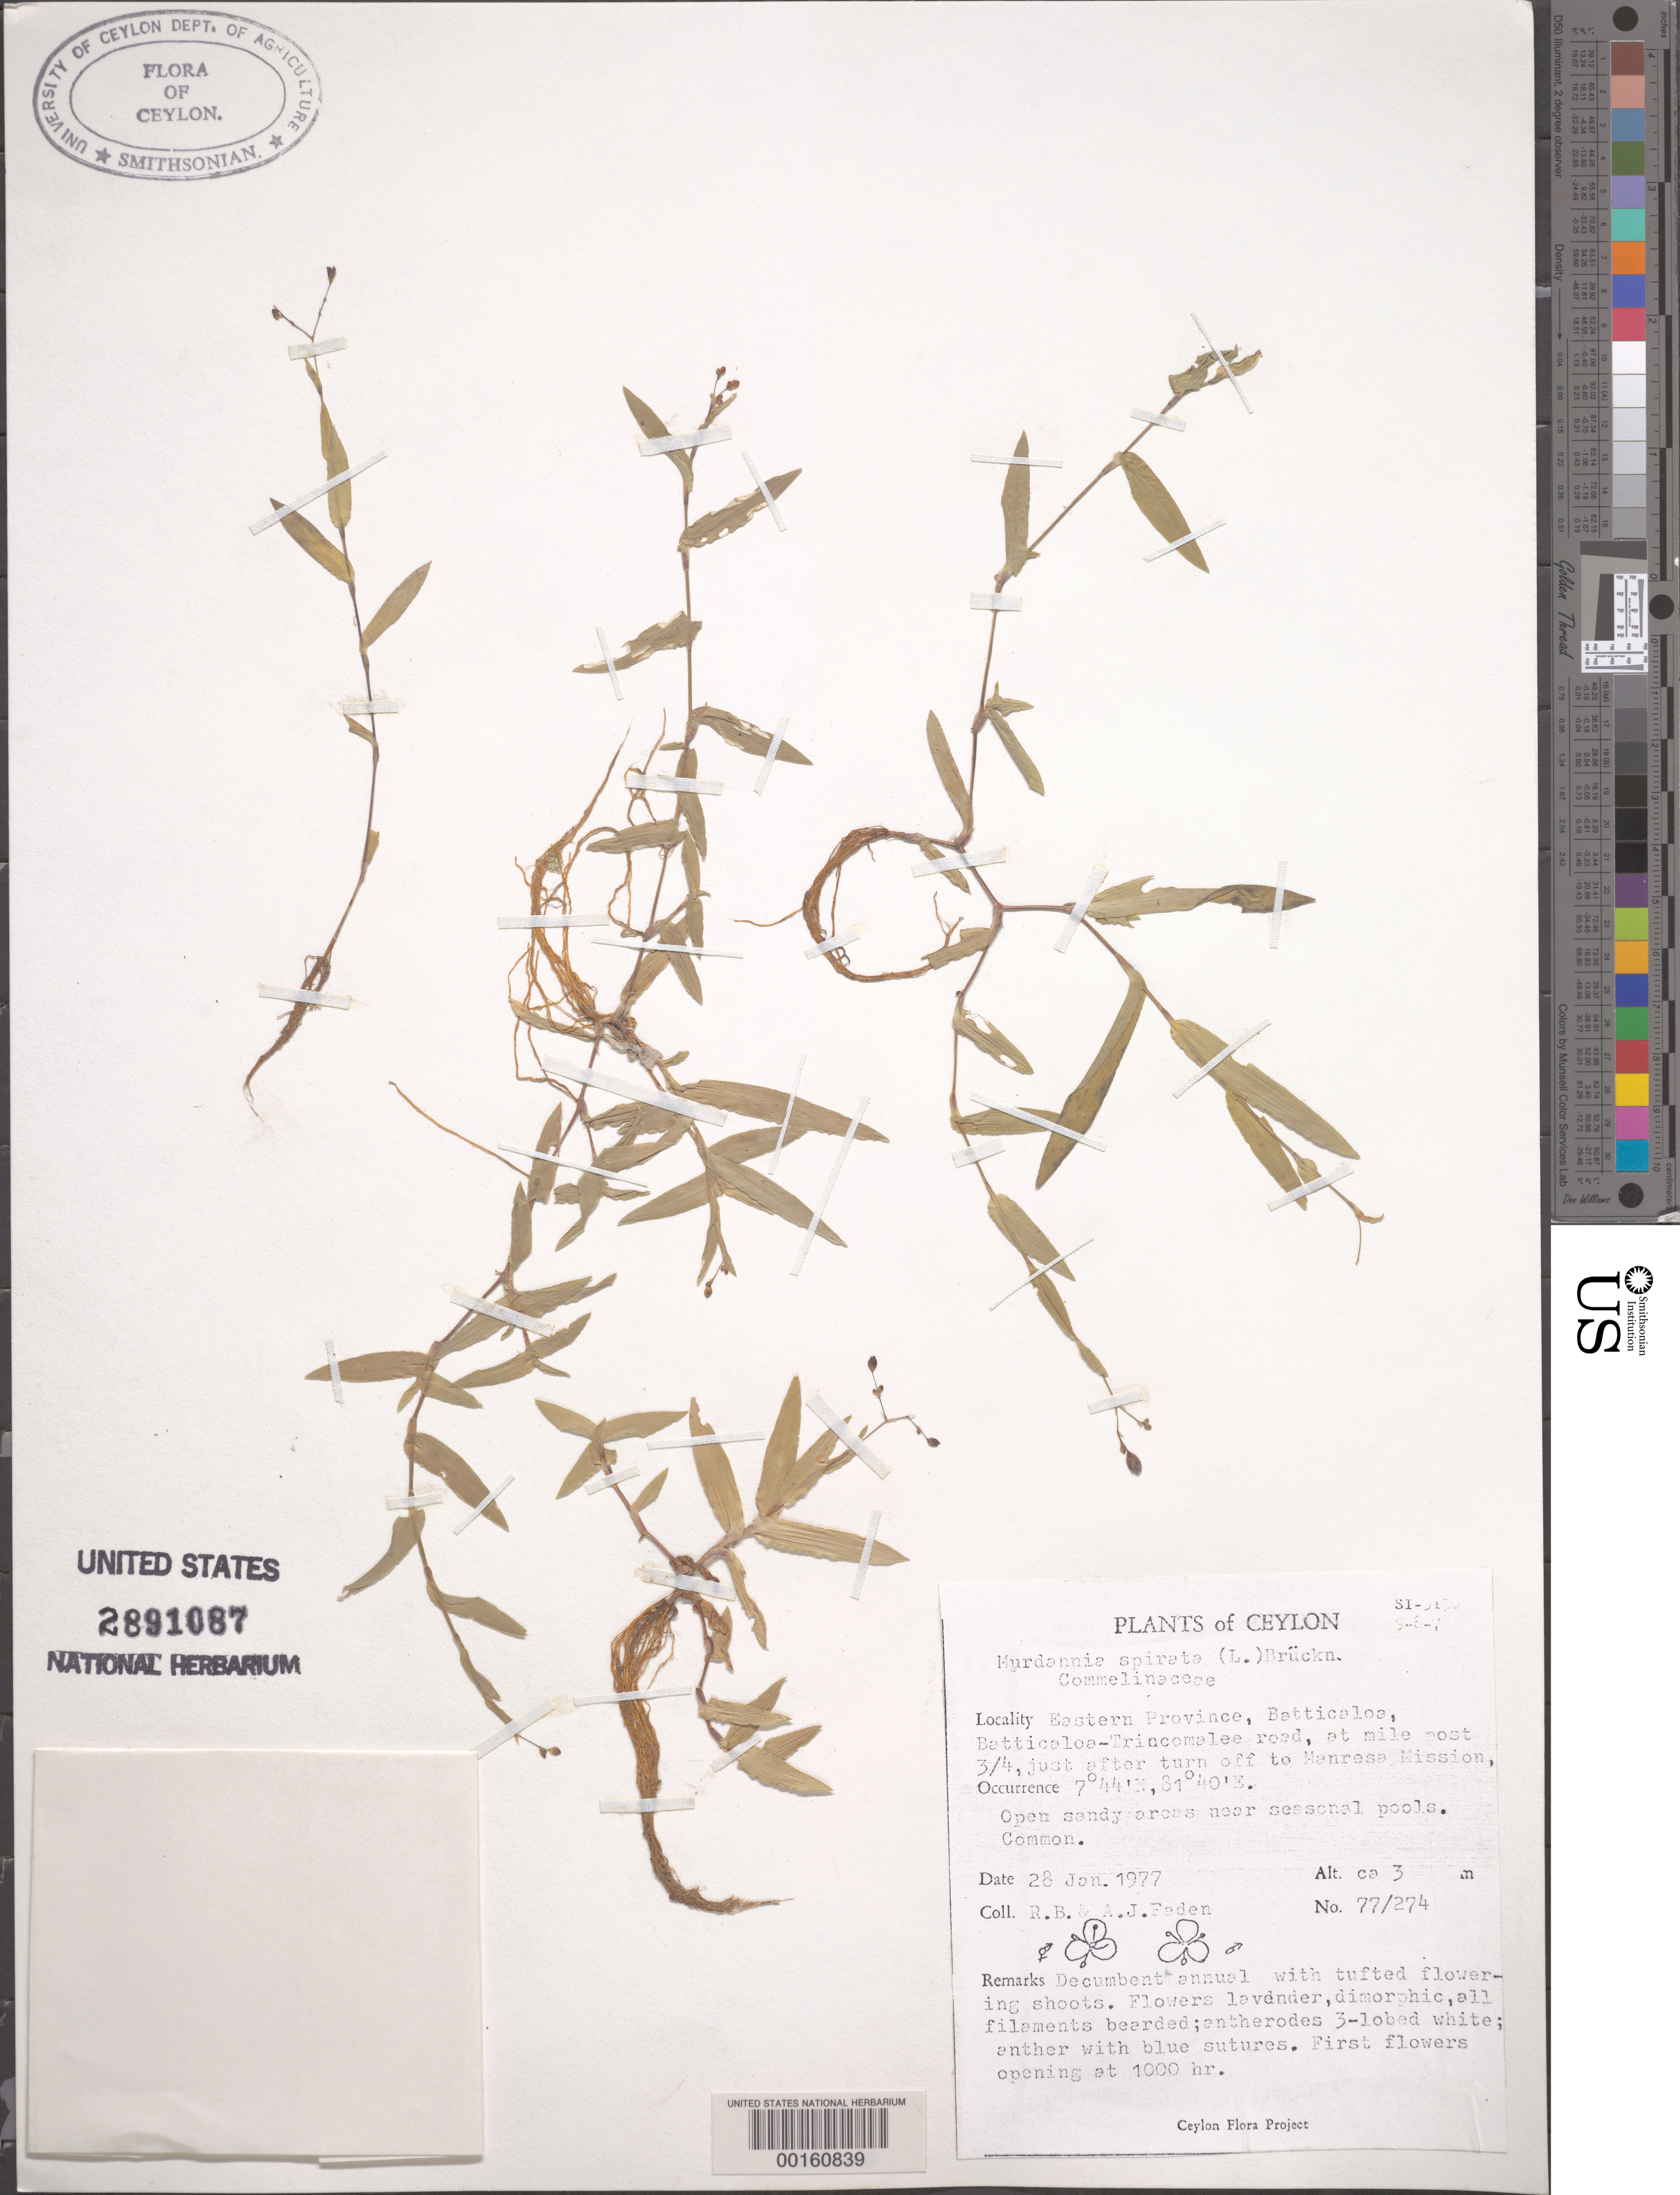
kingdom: Plantae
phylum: Tracheophyta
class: Liliopsida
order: Commelinales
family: Commelinaceae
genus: Murdannia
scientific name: Murdannia spirata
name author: (L.) G. Brückn.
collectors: R. B. Faden & A. J. Faden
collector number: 77/274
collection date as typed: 28 Jan 1977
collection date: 1977-01-28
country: Sri Lanka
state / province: Eastern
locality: Batticaloa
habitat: Sandy areas near seasonal pools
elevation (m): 3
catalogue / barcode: US 2891087